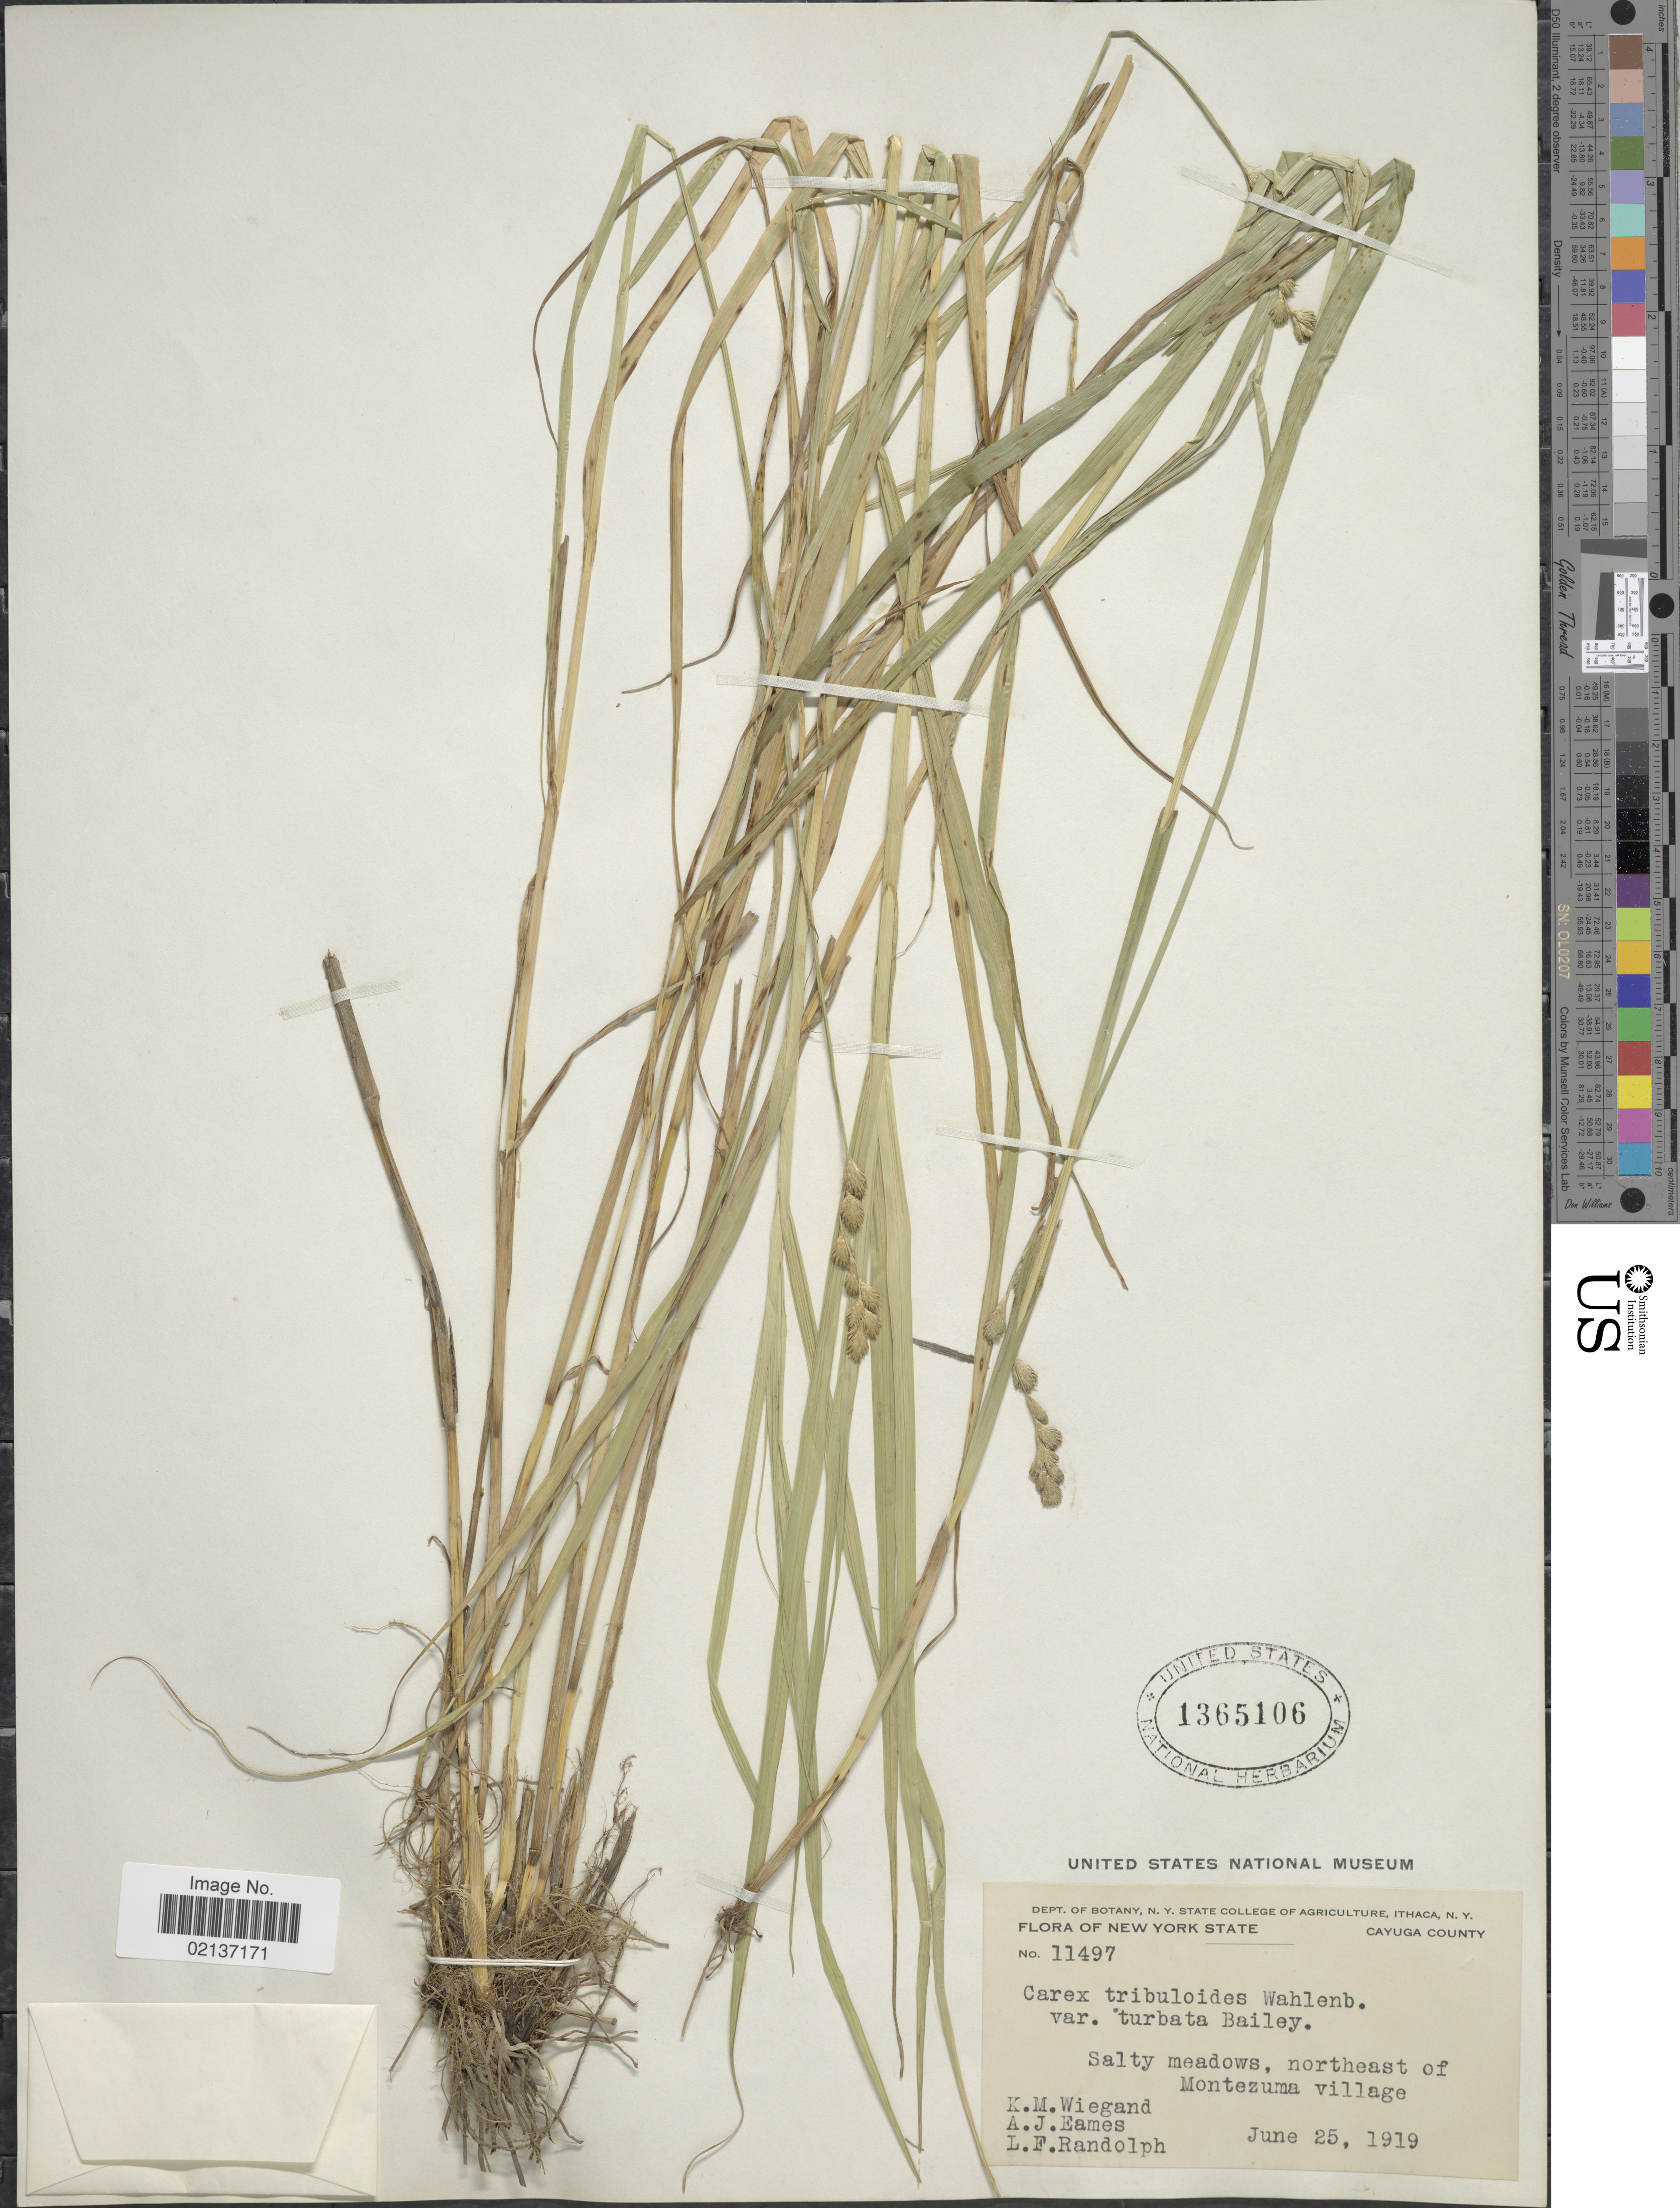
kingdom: Plantae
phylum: Tracheophyta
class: Liliopsida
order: Poales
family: Cyperaceae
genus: Carex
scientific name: Carex tribuloides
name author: Wahlenb.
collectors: K. M. Wiegand, A. J. Eames & L. F. Randolph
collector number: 11497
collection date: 1919-06-25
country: United States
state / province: New York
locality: Cayuga County, salty meadows, northeast of Montezuma village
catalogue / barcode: US 1365106